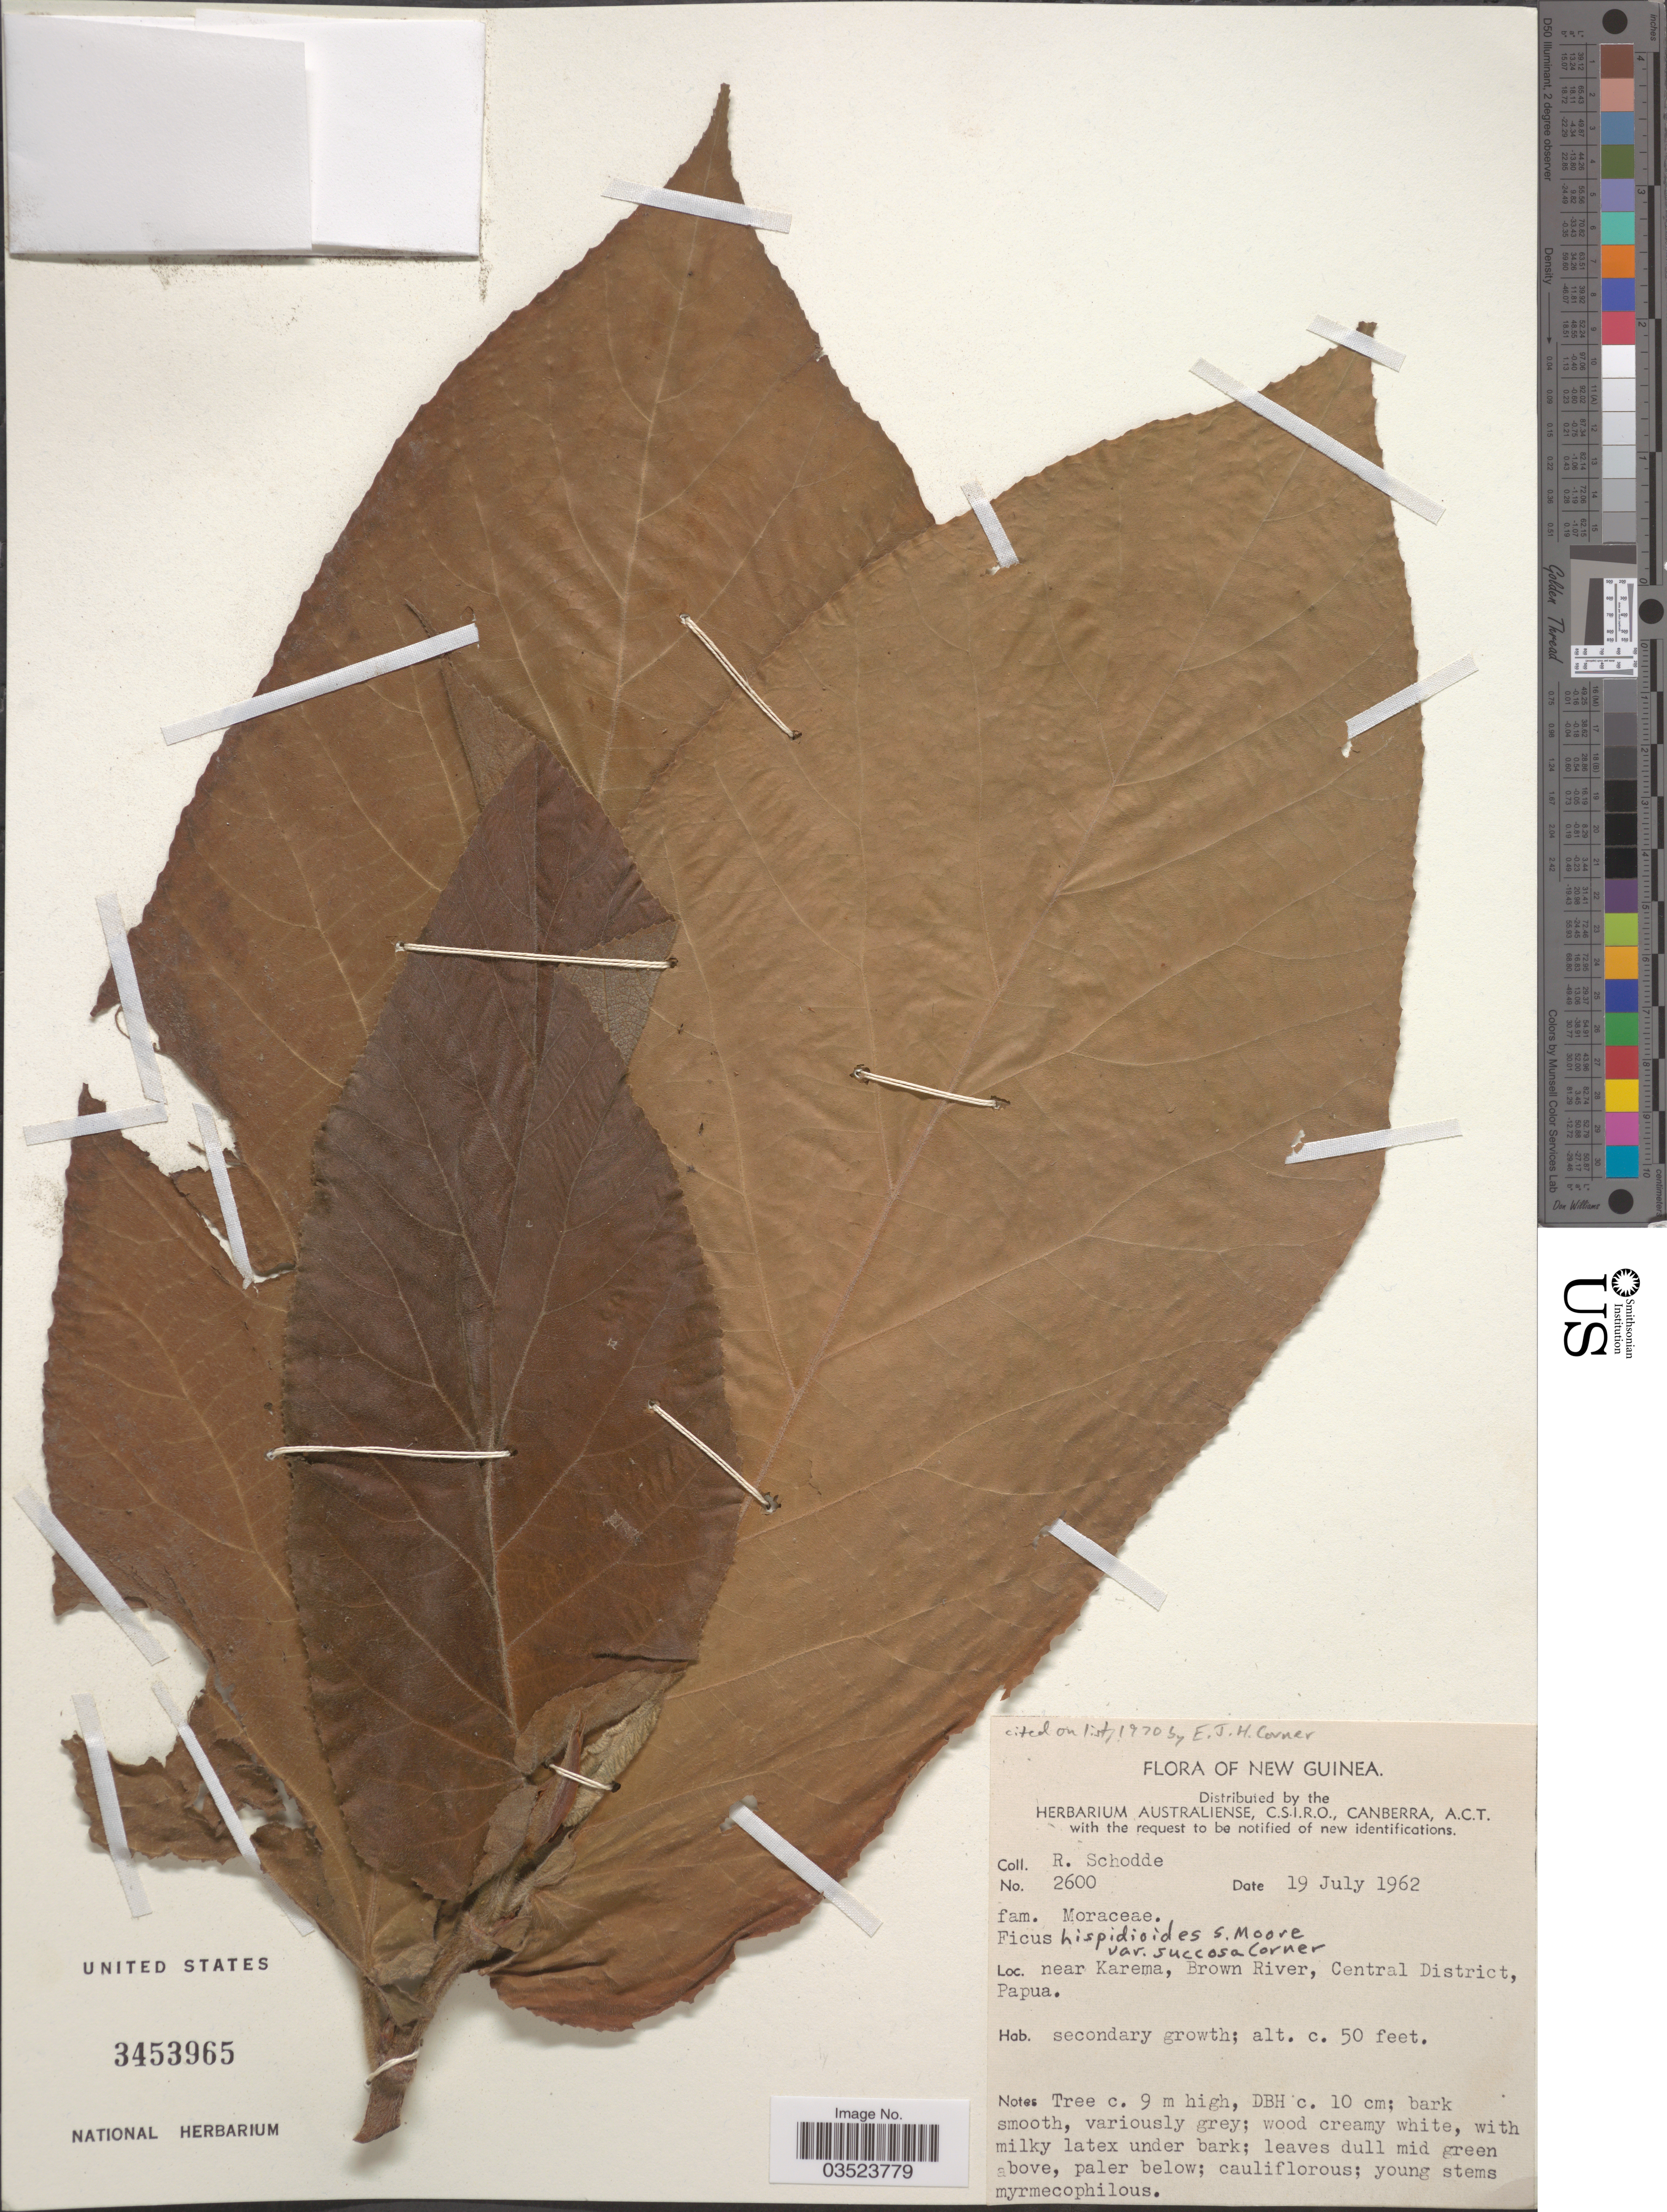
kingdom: Plantae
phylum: Tracheophyta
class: Magnoliopsida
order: Rosales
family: Moraceae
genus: Ficus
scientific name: Ficus hispidioides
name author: S. Moore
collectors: R. Schodde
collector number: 2600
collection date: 1962-07-19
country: Papua New Guinea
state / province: Central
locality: New Guinea. Near Karema, Brown River, Central District, Papua.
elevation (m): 15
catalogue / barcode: US 3453965